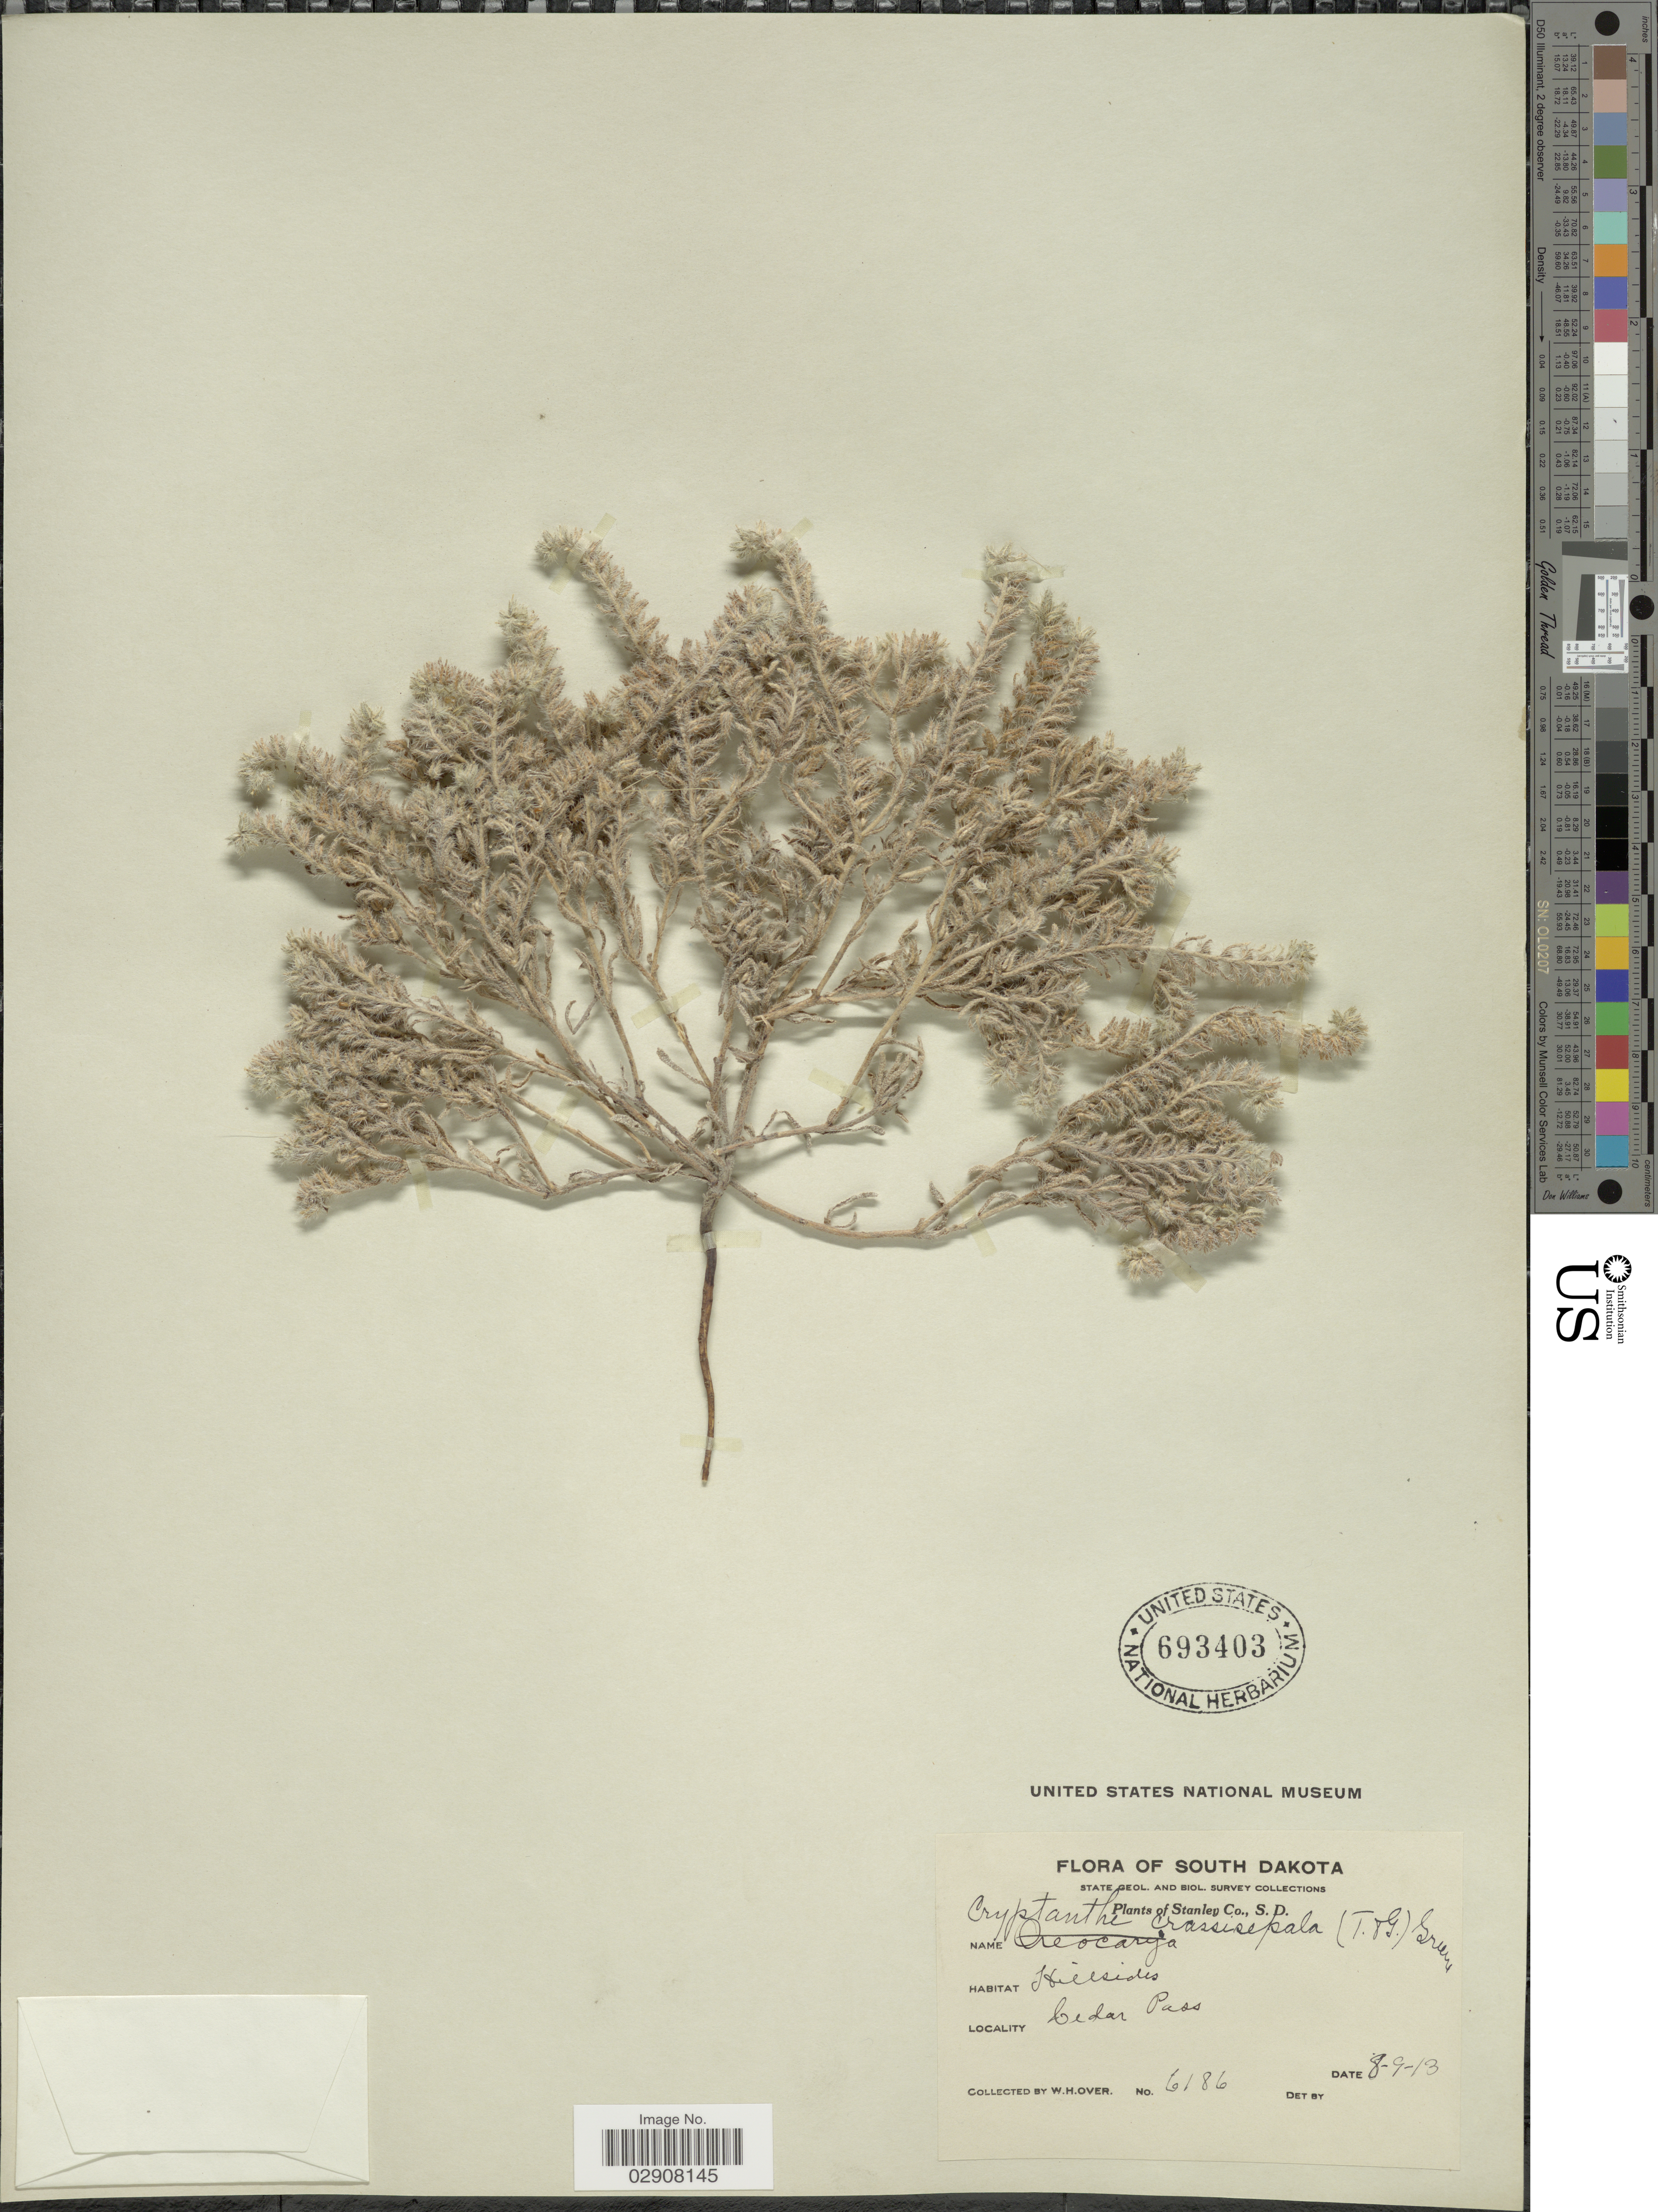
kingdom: Plantae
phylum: Tracheophyta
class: Magnoliopsida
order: Boraginales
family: Boraginaceae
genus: Cryptantha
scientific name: Cryptantha minima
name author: Rydb.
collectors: W. Over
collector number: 6186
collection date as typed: Transcribed d/m/y: 9/8/13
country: United States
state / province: South Dakota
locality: Stanley Co., S.D. Cedar Pass.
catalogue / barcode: US 693403